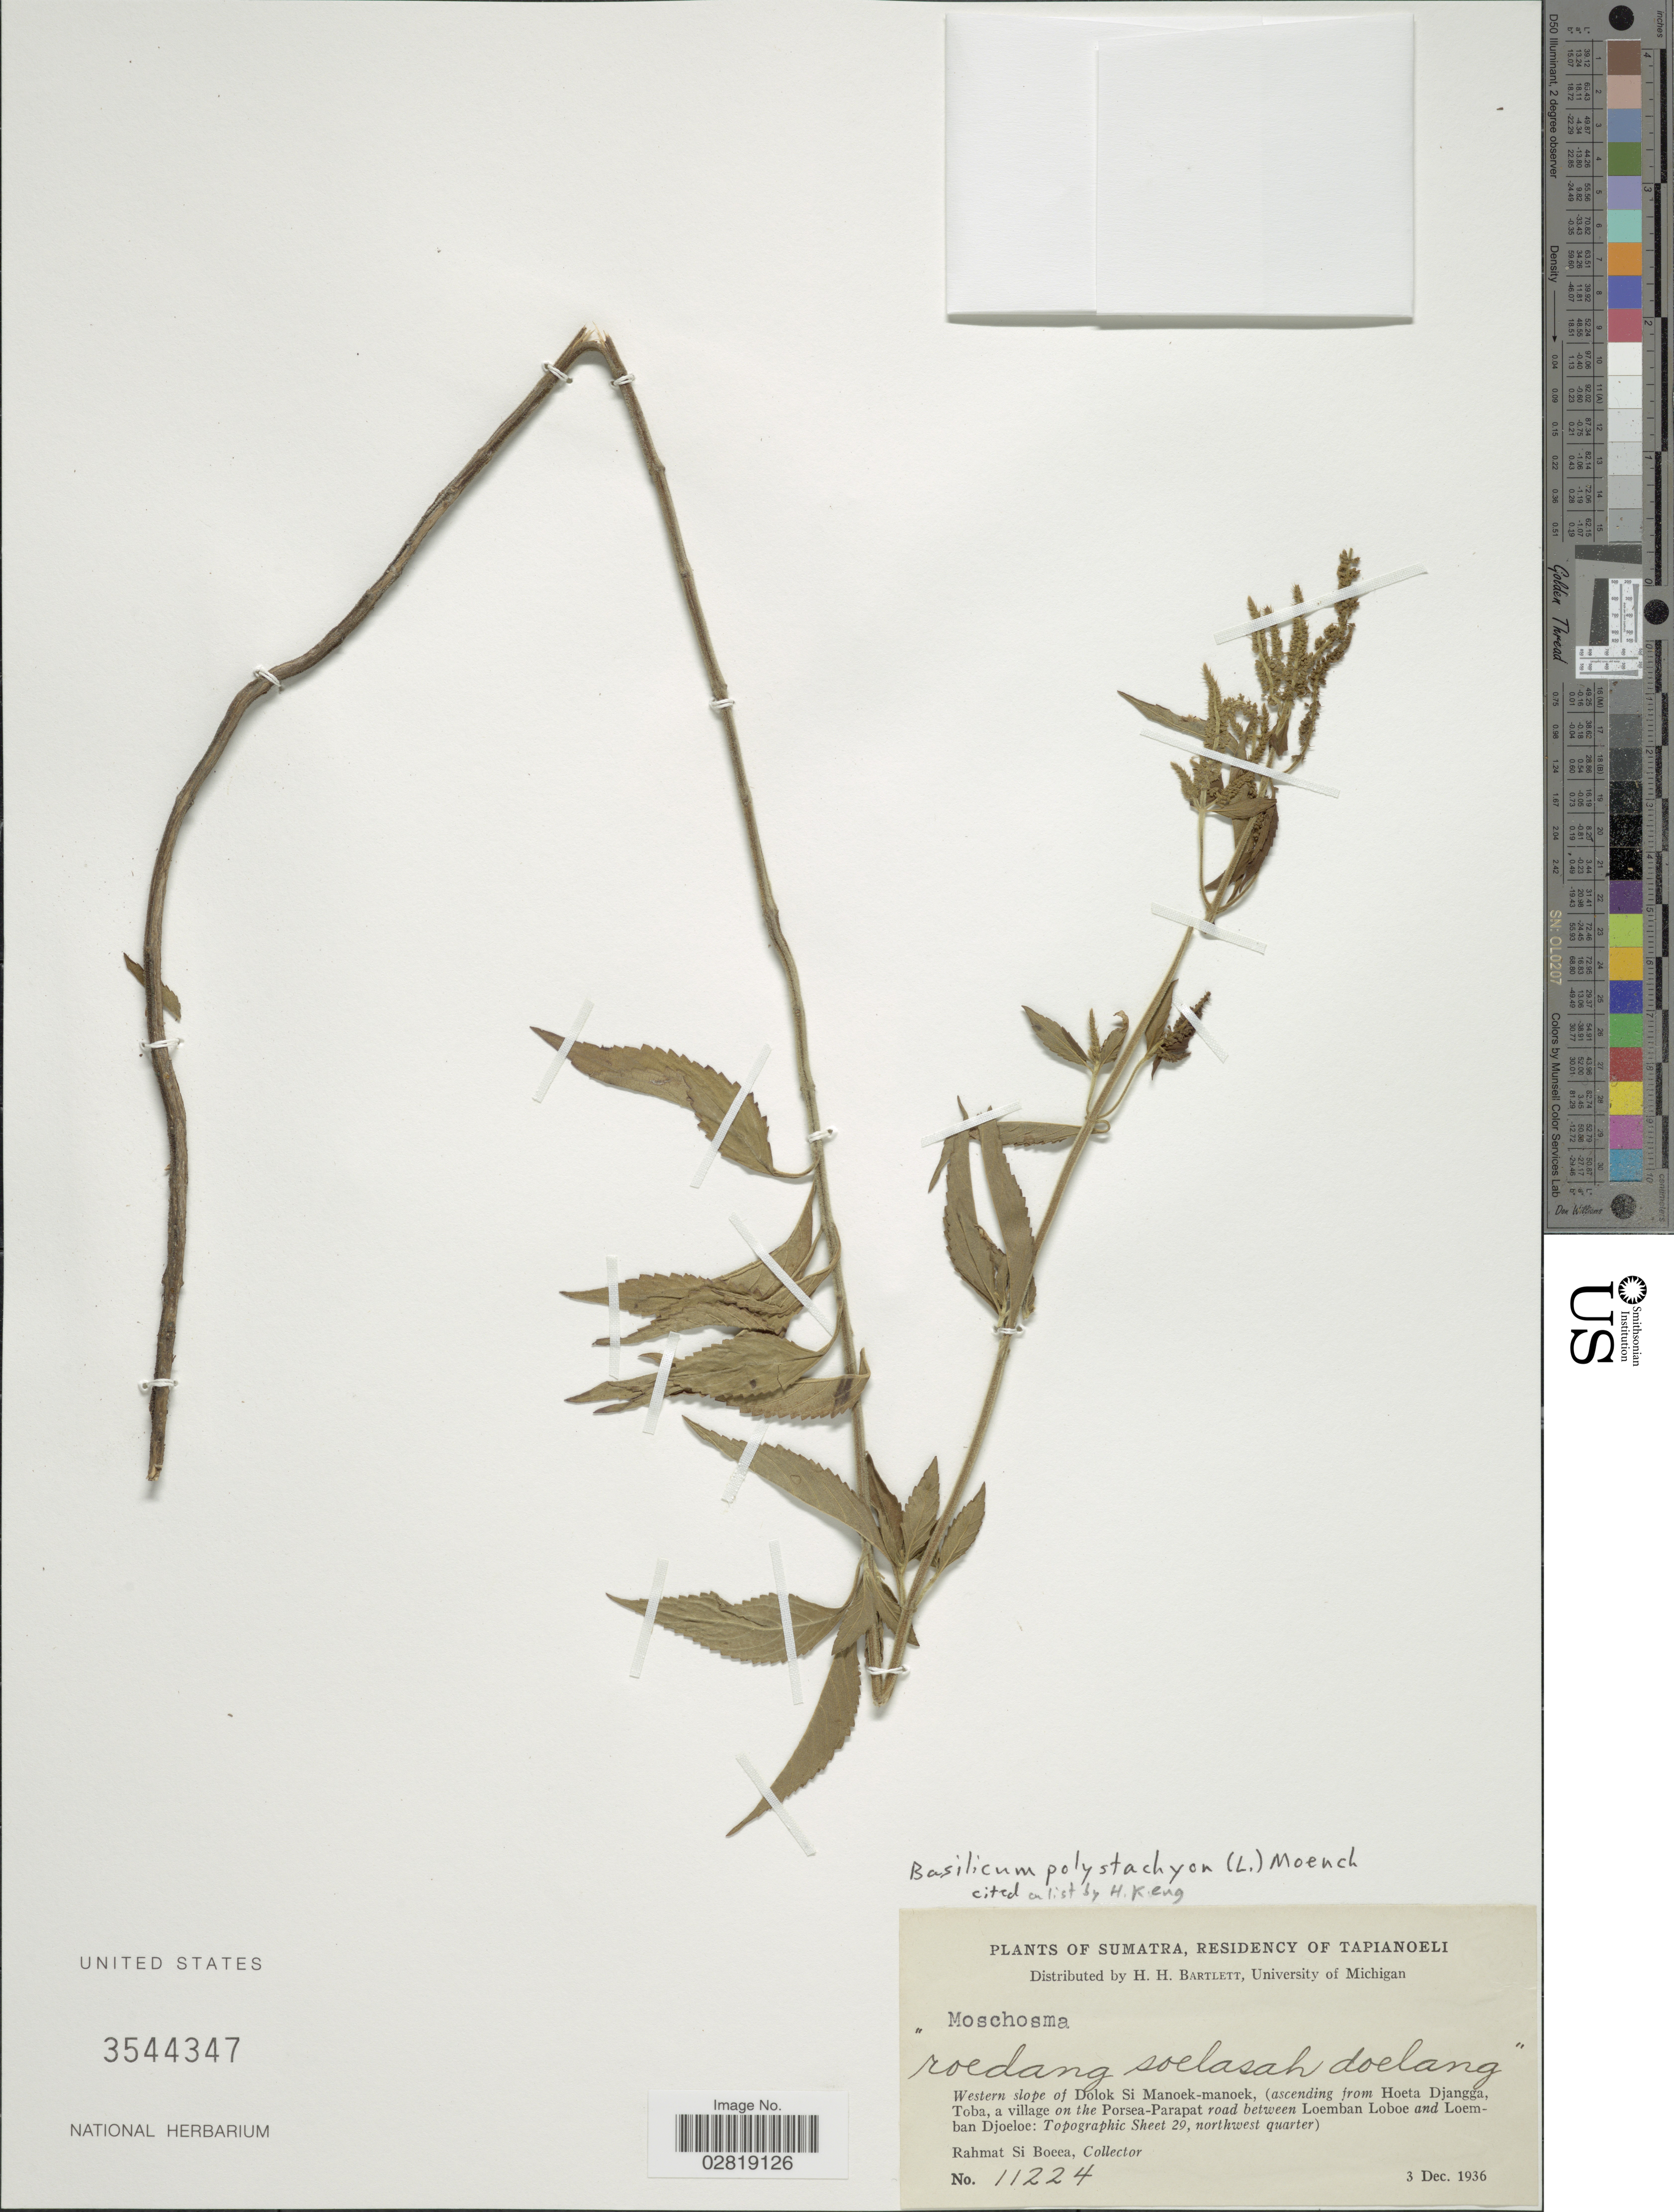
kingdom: Plantae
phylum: Tracheophyta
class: Magnoliopsida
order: Lamiales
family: Lamiaceae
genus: Basilicum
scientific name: Basilicum polystachyon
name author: (L.) Moench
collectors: Rahmat Si Boeea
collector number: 11224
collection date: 1936-12-03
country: Indonesia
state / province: Sumatra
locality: Residency of Tapianoeli. Western slope of Dolok Si Manoek-manoek, (ascending from Hoeta Djangga, toba, a village on the Porsea-Parapat road between Loemban Loboe and Loemban Djoeloe: Topographic Sheet 29, northwest quarter)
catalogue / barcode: US 3544347